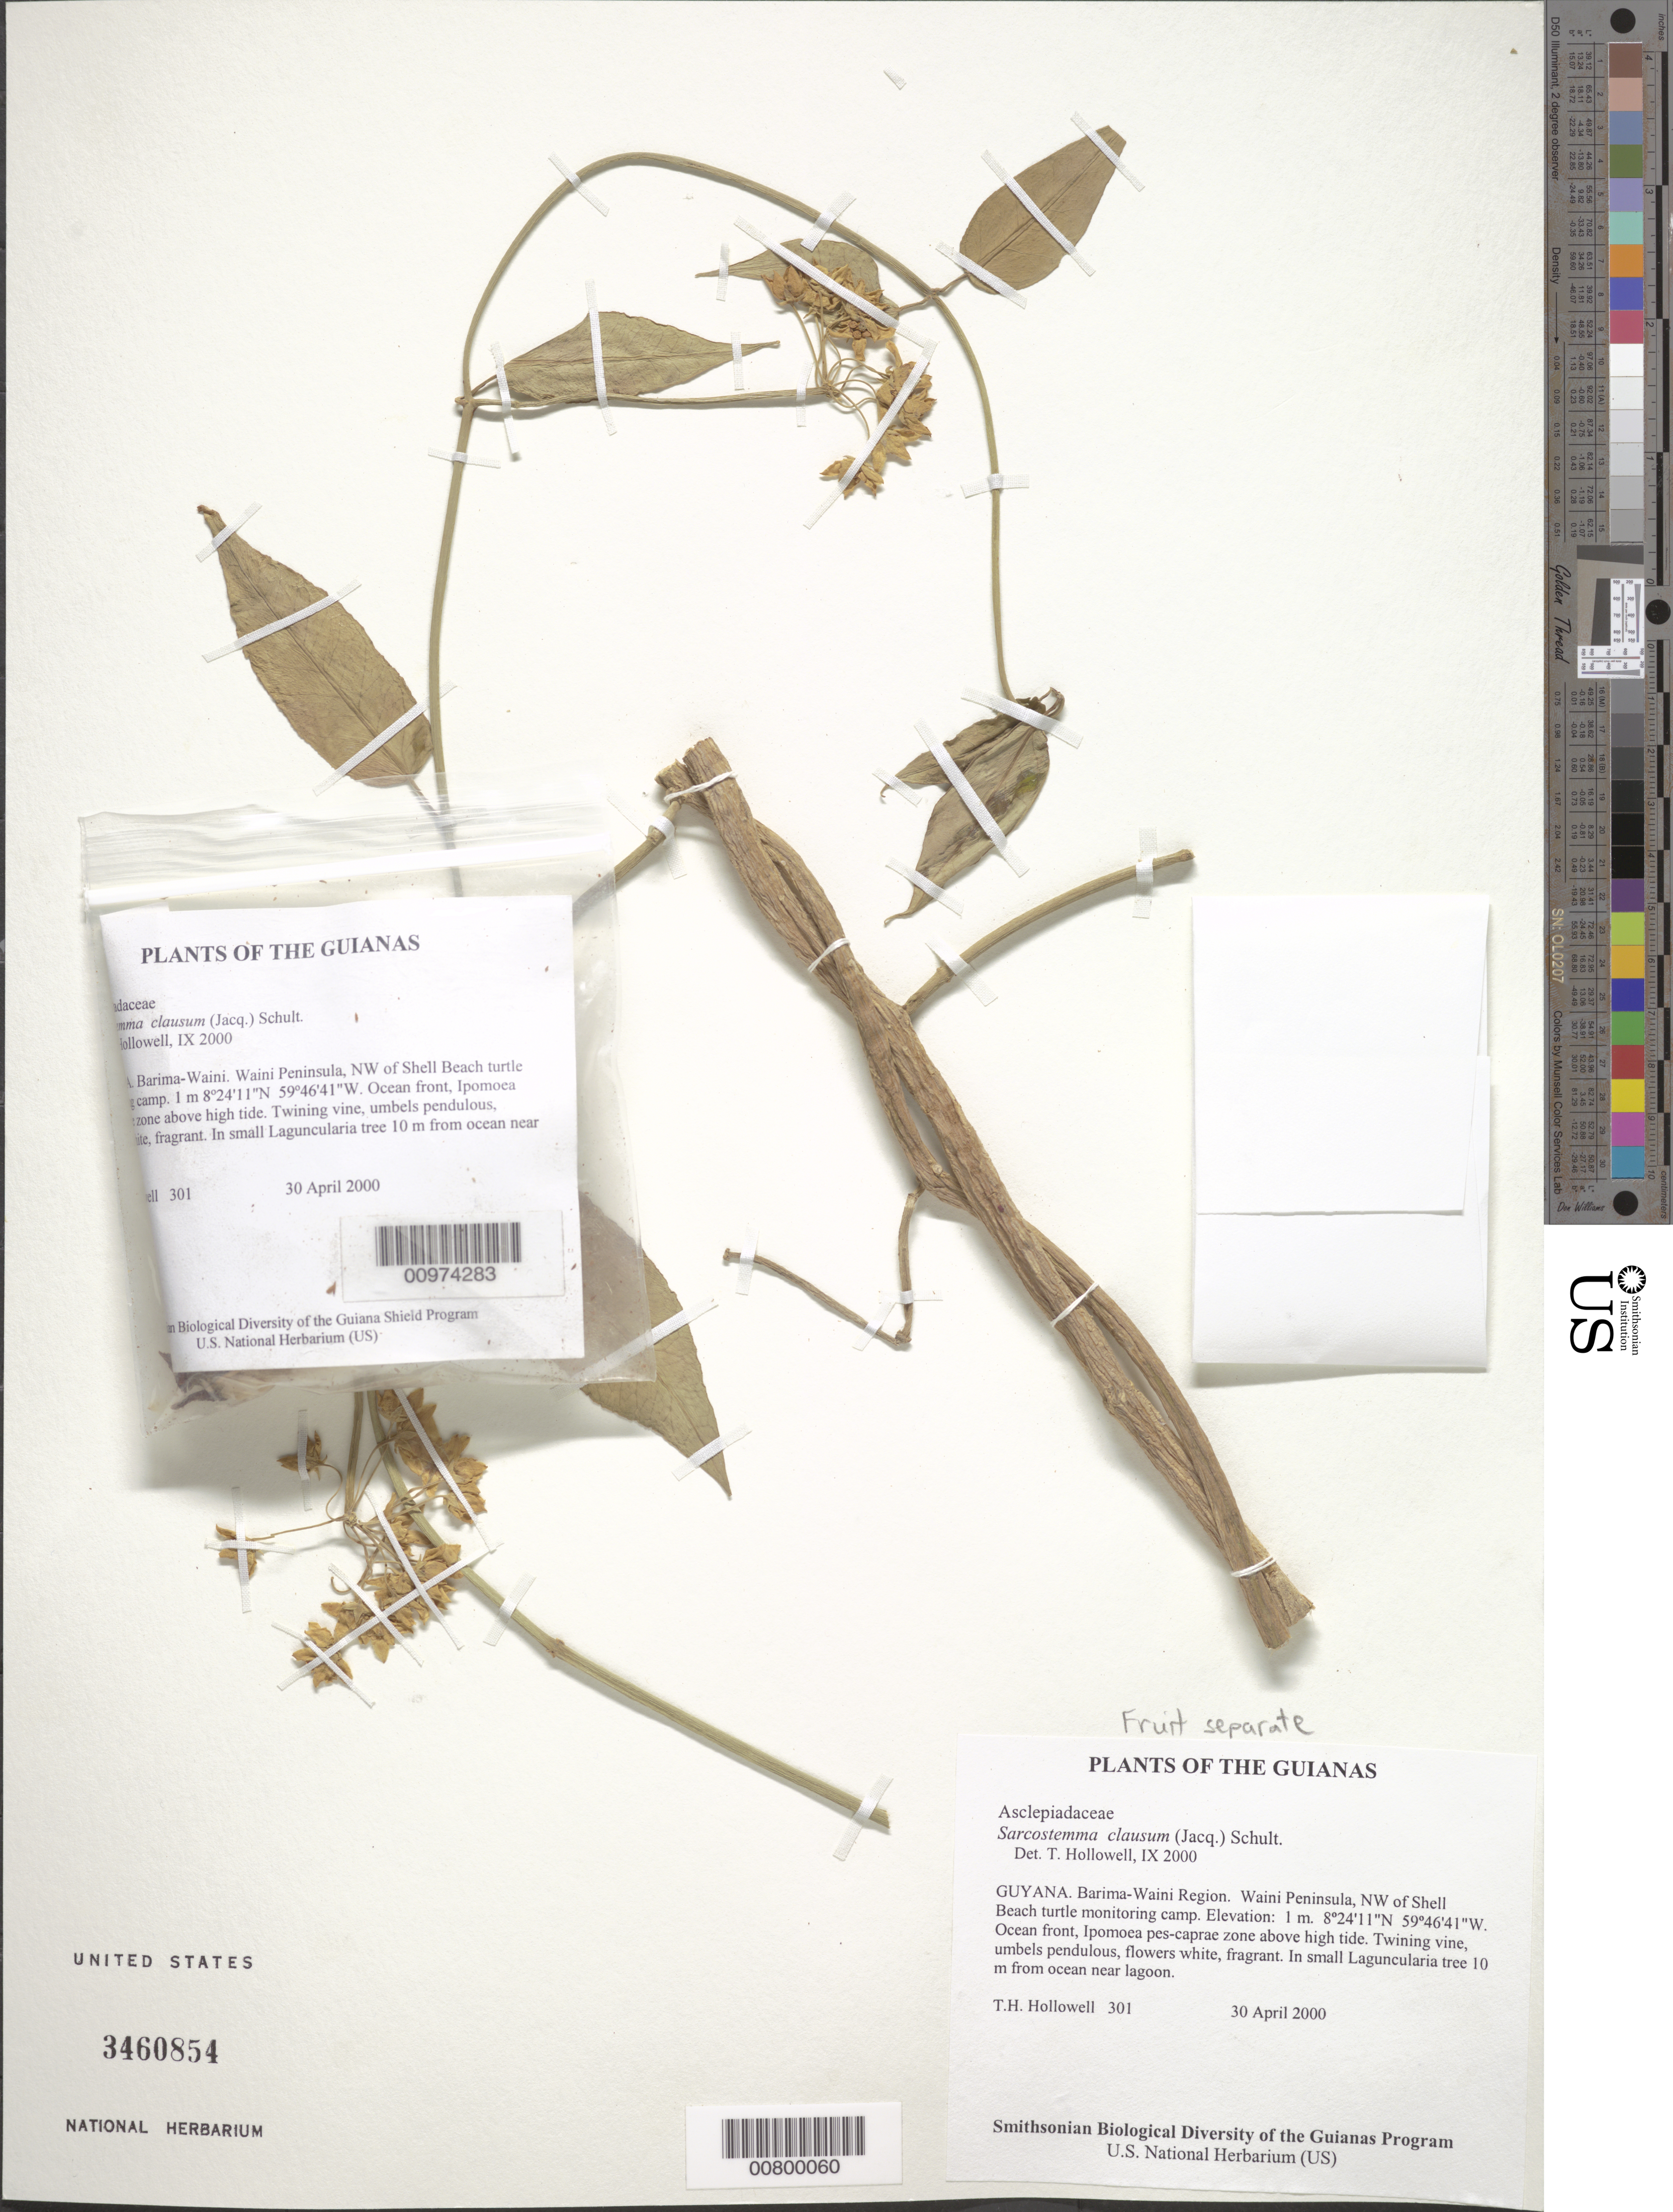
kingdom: Plantae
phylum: Tracheophyta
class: Magnoliopsida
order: Gentianales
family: Apocynaceae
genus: Sarcostemma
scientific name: Sarcostemma clausum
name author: (Jacq.) Schult.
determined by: Hollowell, T. H., (BOT), Smithsonian Institution - National Museum of Natural History (UNITED STATES)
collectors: T. Hollowell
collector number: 301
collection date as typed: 30 April 2000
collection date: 2000-04-30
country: Guyana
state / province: Barima-Waini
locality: Waini Peninsula, NW of Shell Beach turtle monitoring camp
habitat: Ocean front, Ipomoea pes-caprae zone above high tide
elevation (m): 1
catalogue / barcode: US 3460854